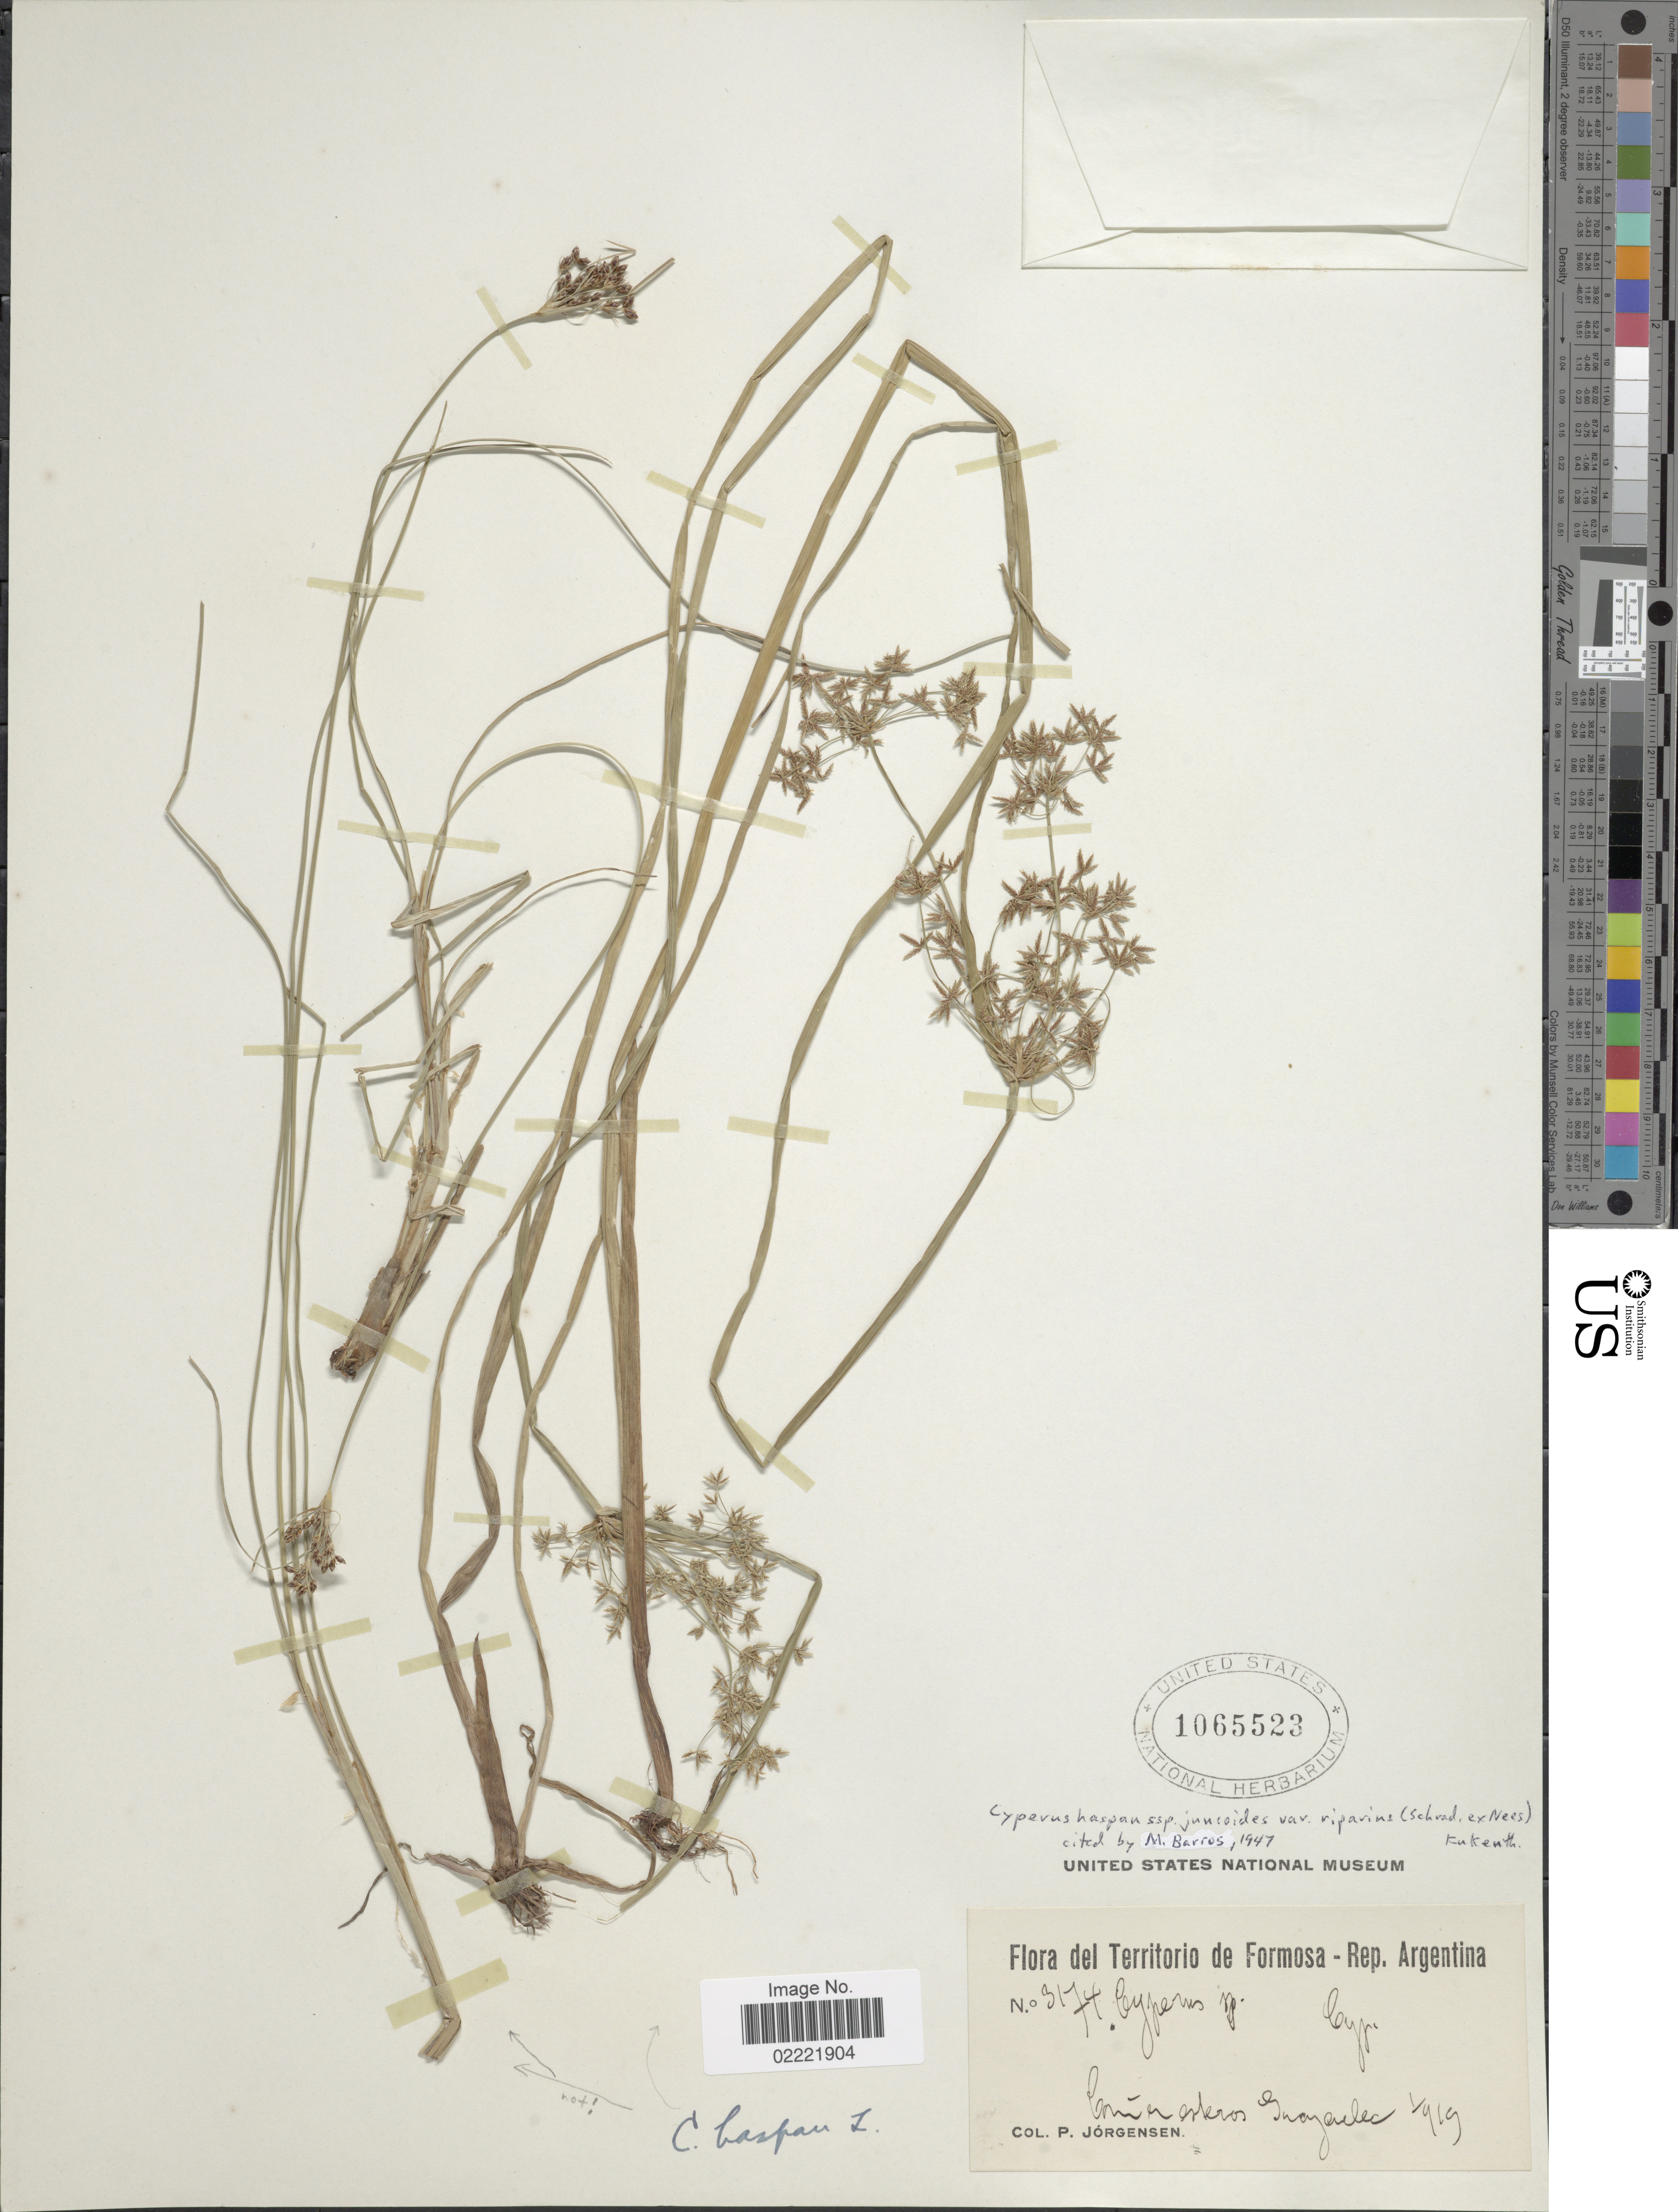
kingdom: Plantae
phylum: Tracheophyta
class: Liliopsida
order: Poales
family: Cyperaceae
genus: Cyperus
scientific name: Cyperus haspan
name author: L.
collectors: P. Jörgensen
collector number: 3174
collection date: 1919-01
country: Argentina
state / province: Formosa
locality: Comun esteros Guaycolec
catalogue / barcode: US 1065523